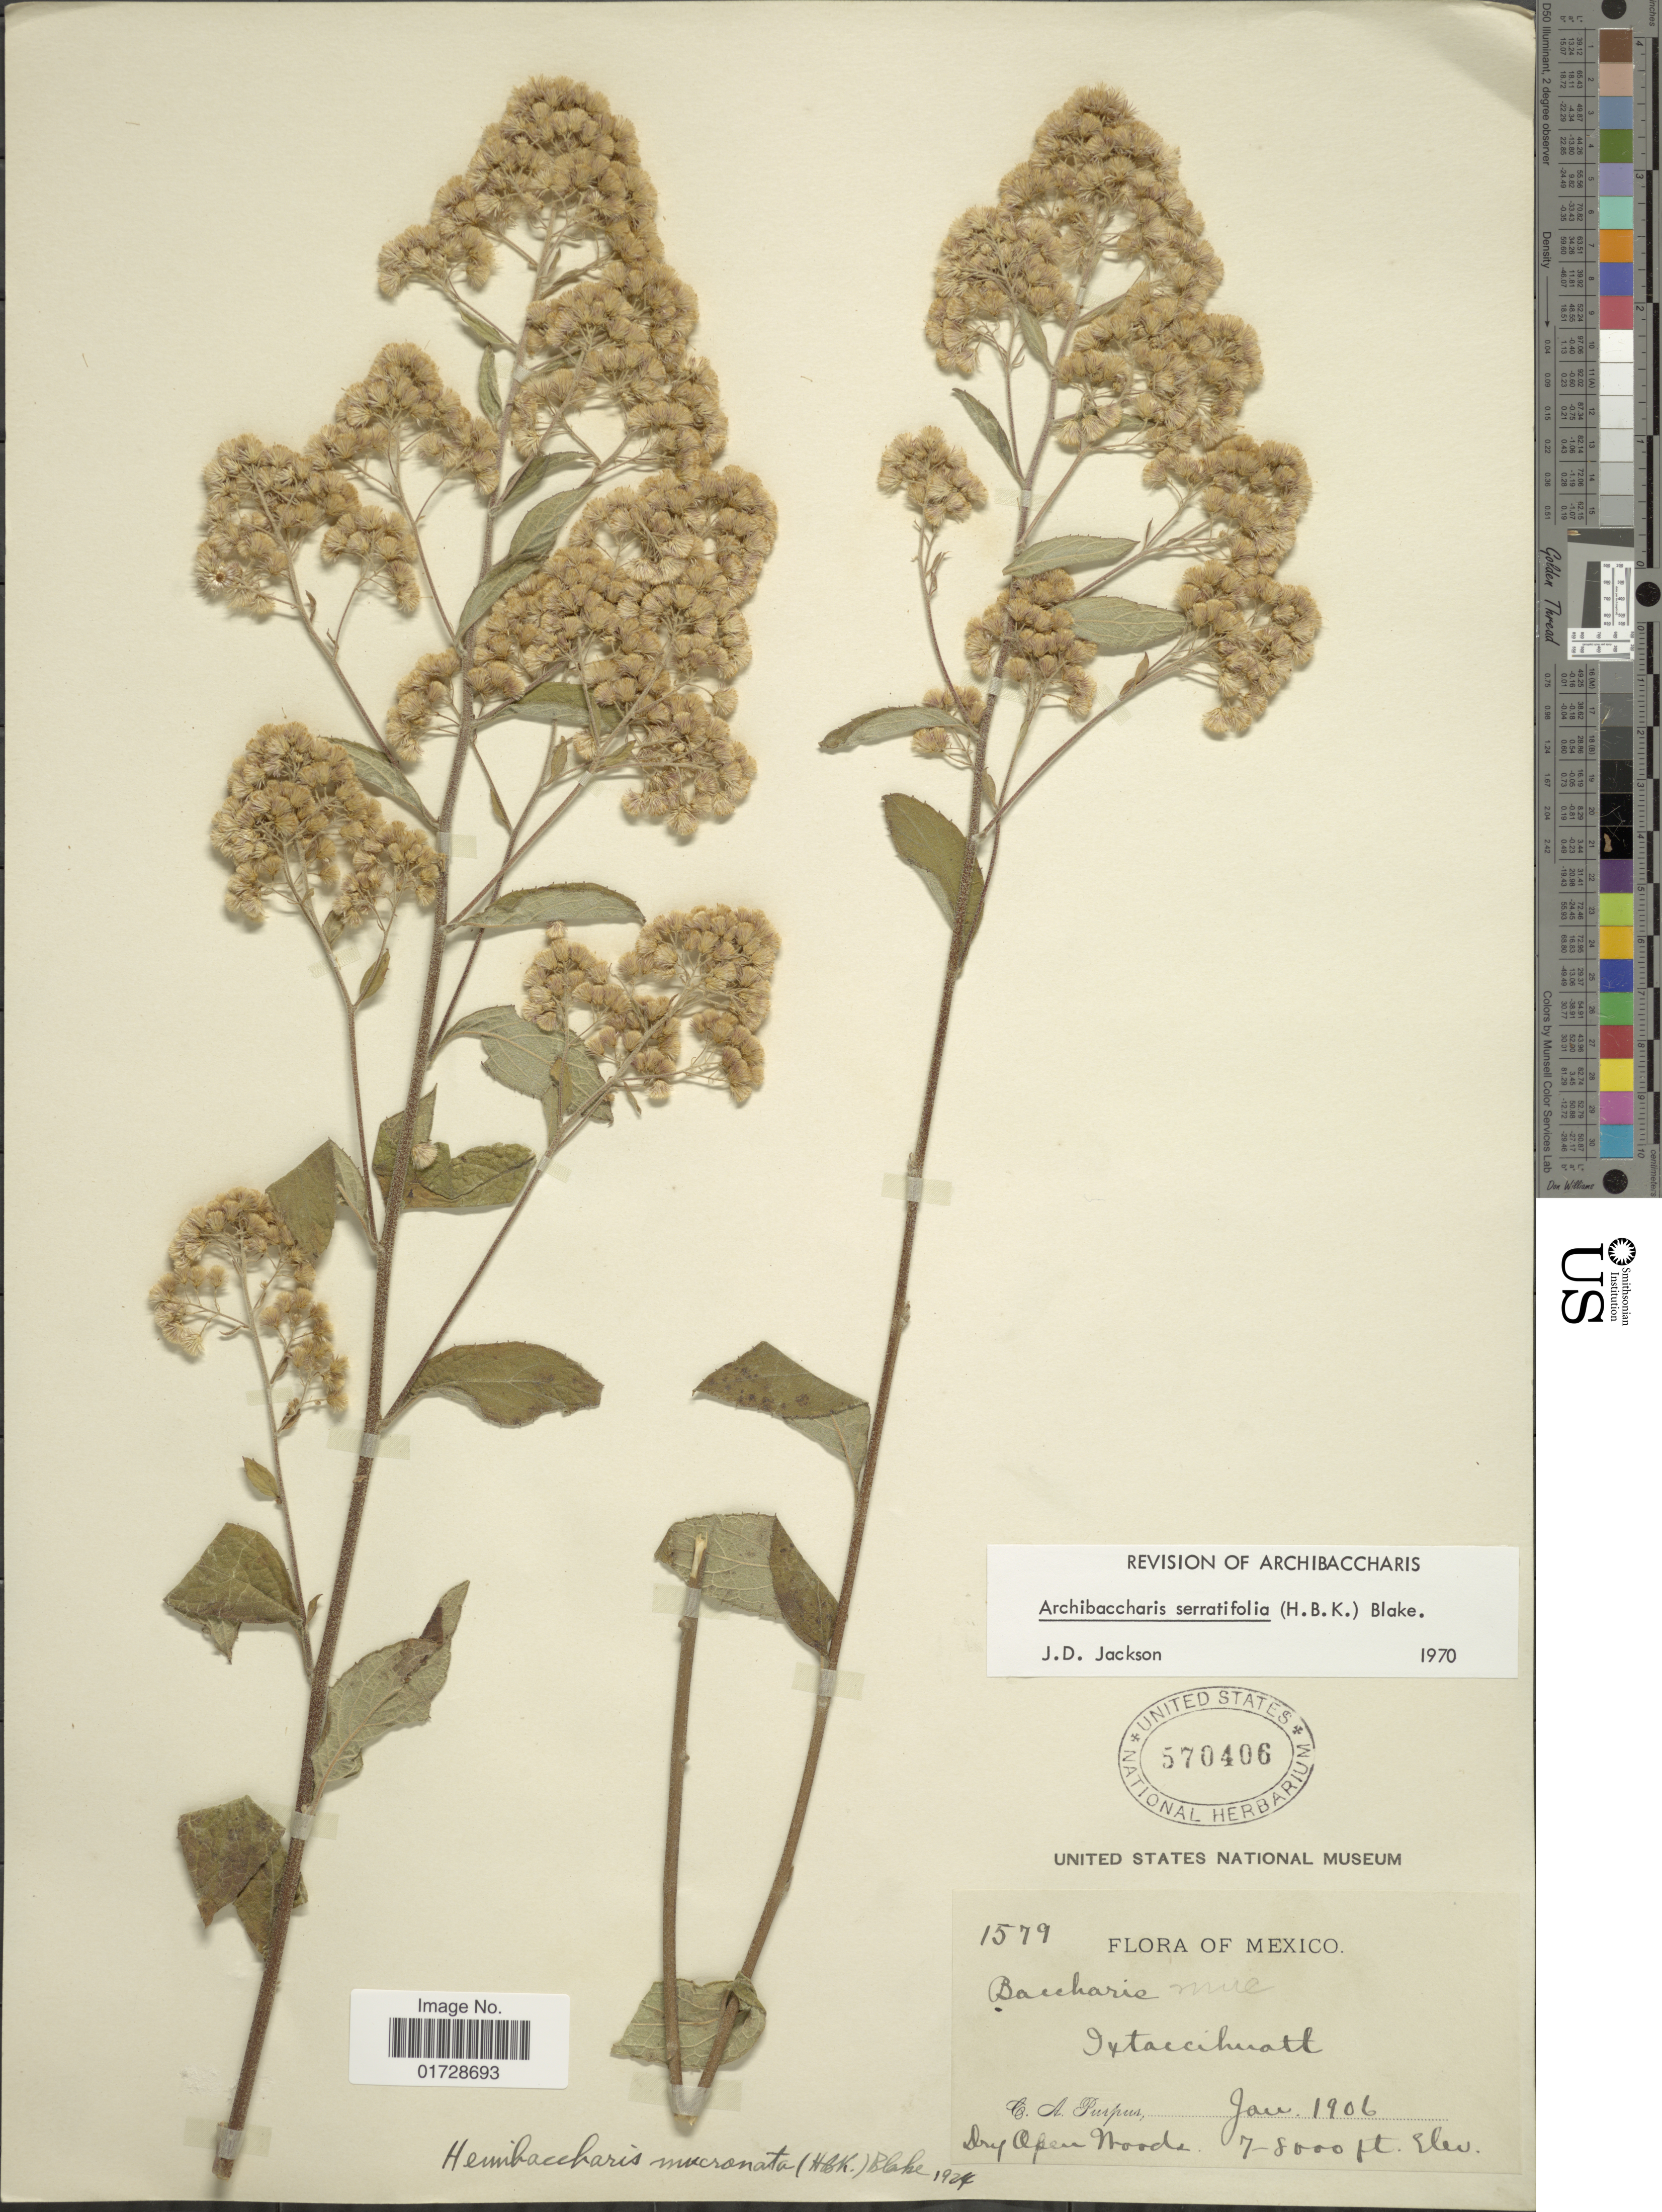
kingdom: Plantae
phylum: Tracheophyta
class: Magnoliopsida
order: Asterales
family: Asteraceae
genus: Archibaccharis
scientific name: Archibaccharis serratifolia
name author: (Kunth) S.F. Blake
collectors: C. A. Purpus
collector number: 1579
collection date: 1906-01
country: Mexico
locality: Ixtaccihuatl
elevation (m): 2134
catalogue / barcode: US 570406